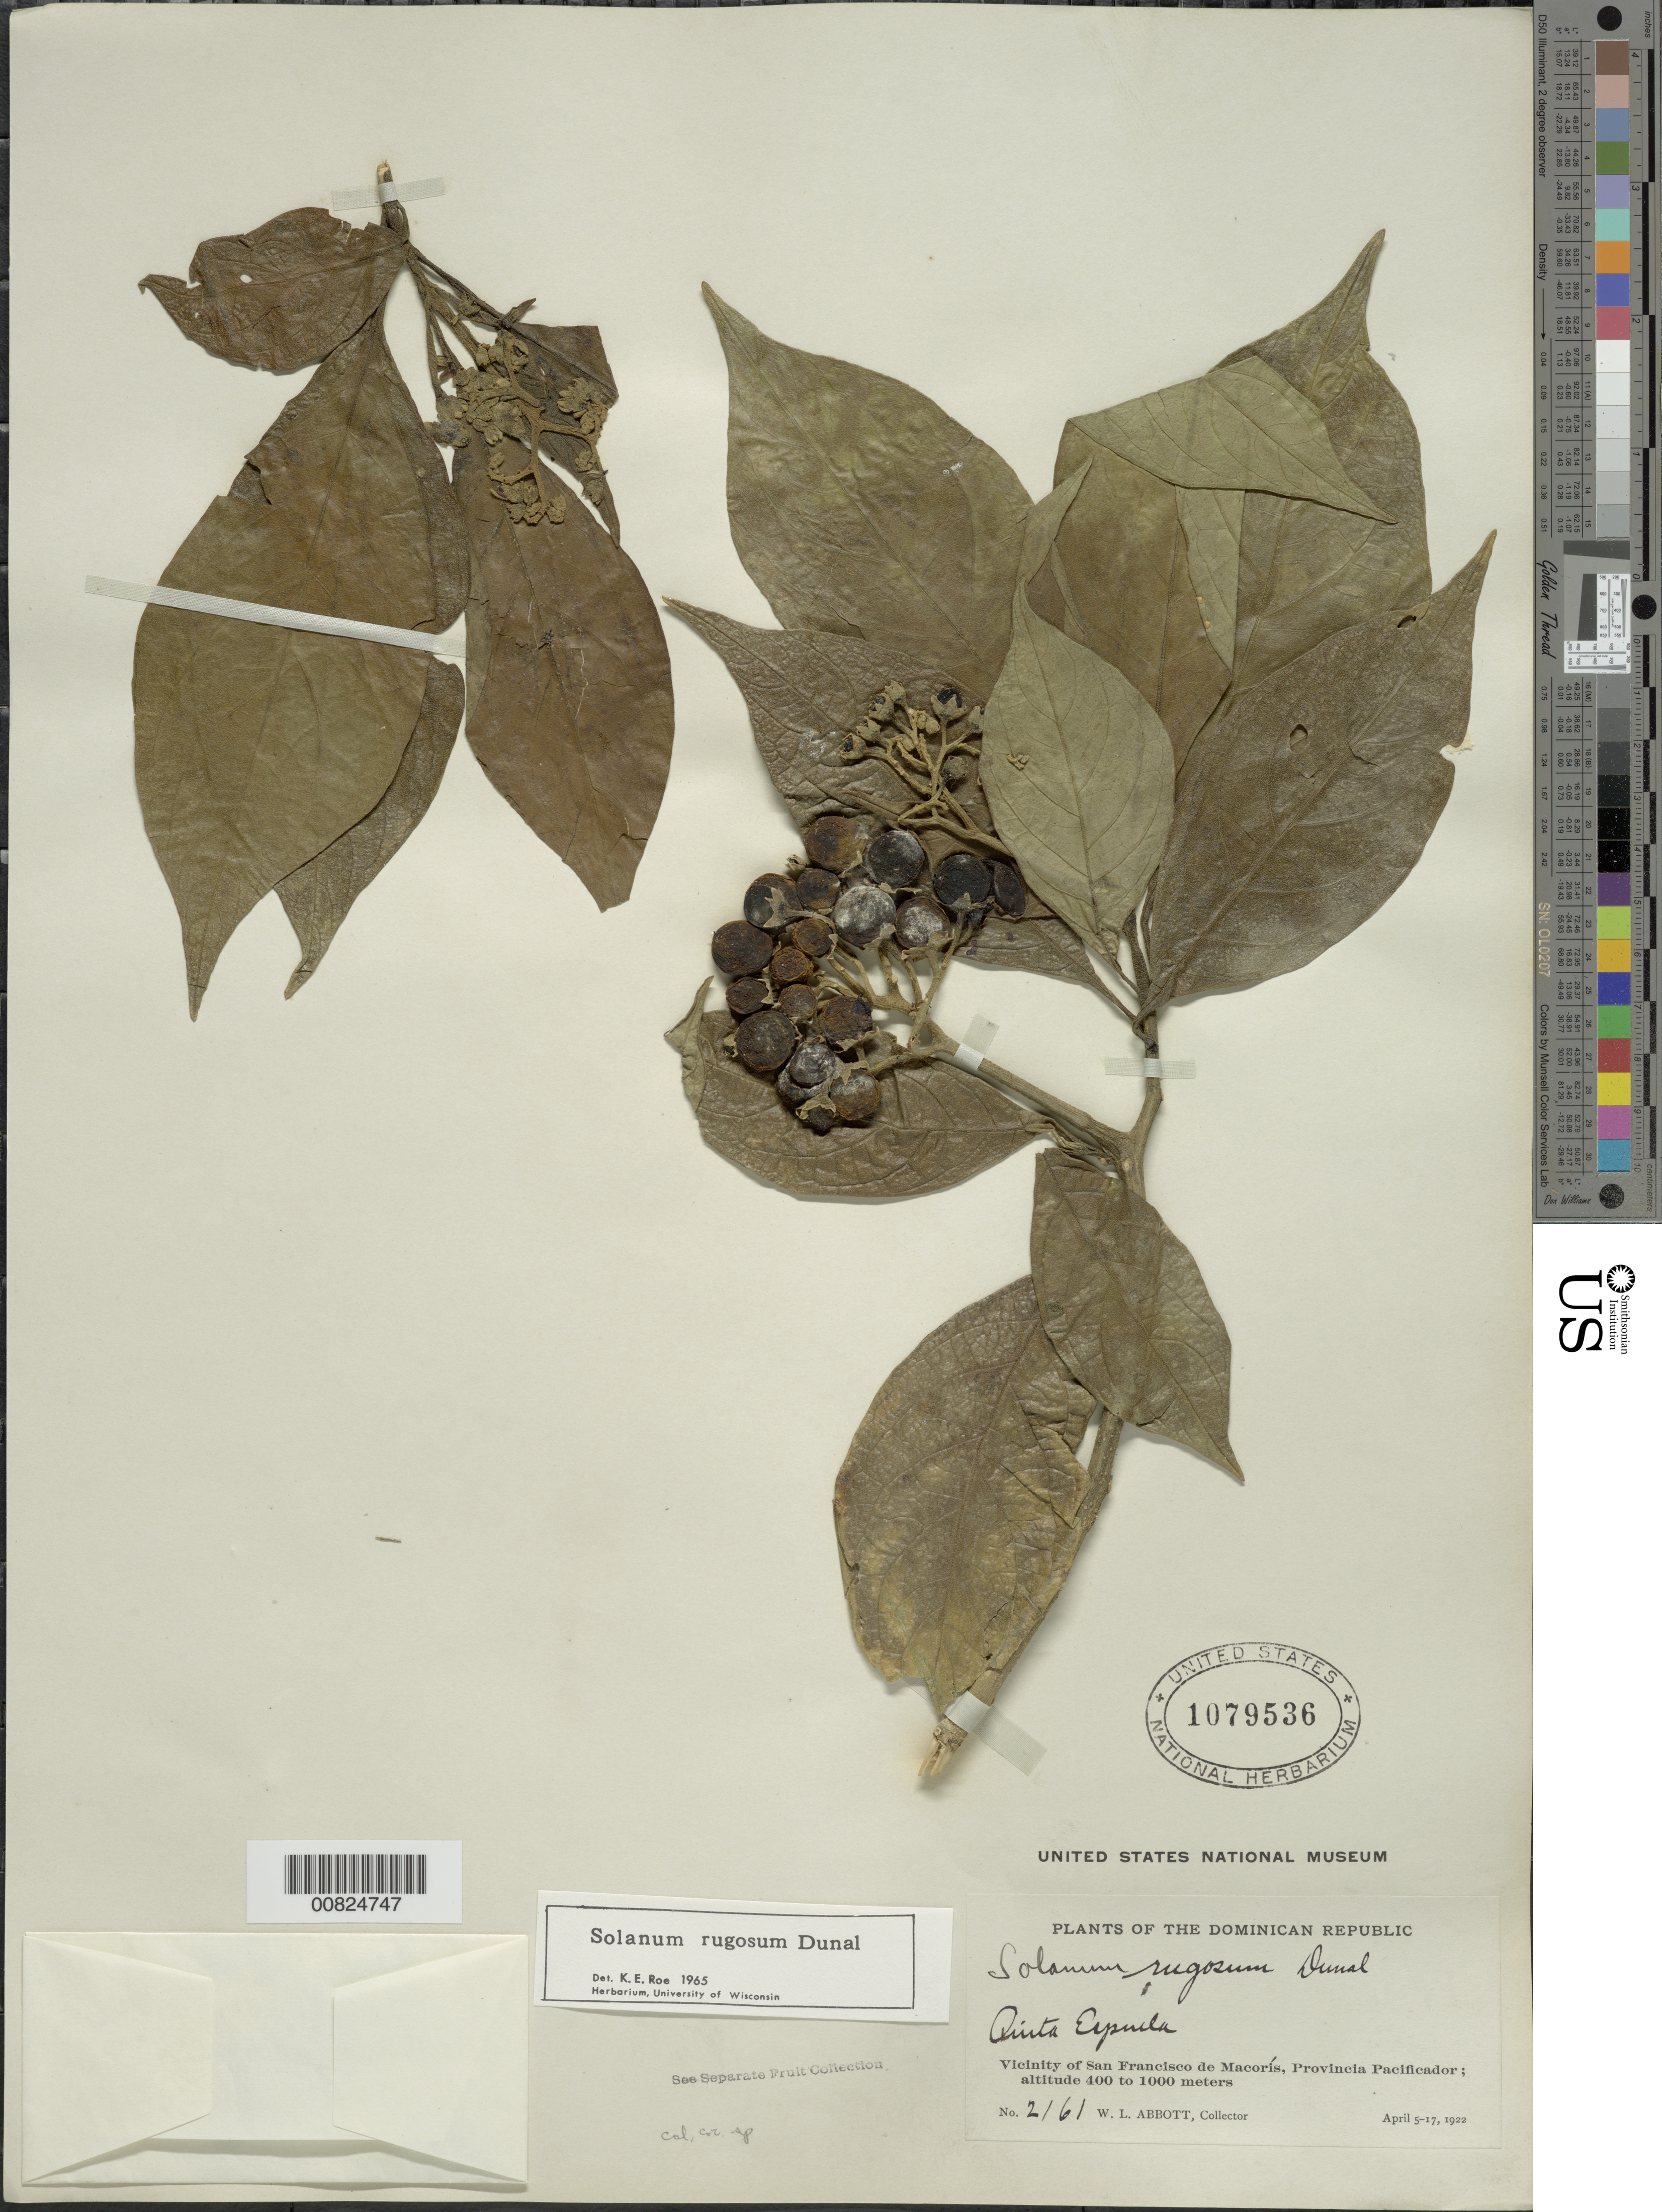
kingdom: Plantae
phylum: Tracheophyta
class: Magnoliopsida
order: Solanales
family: Solanaceae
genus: Solanum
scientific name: Solanum rugosum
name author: Dunal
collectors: W. L. Abbott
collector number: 2161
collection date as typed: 05 Apr 1922 to 17 Apr 1922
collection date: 1922-04-05/1922-04-17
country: Dominican Republic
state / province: Duarte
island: Hispaniola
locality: Vicinity of San Francisco de Macorís, Quinta Espuela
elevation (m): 400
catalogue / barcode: US 1079536